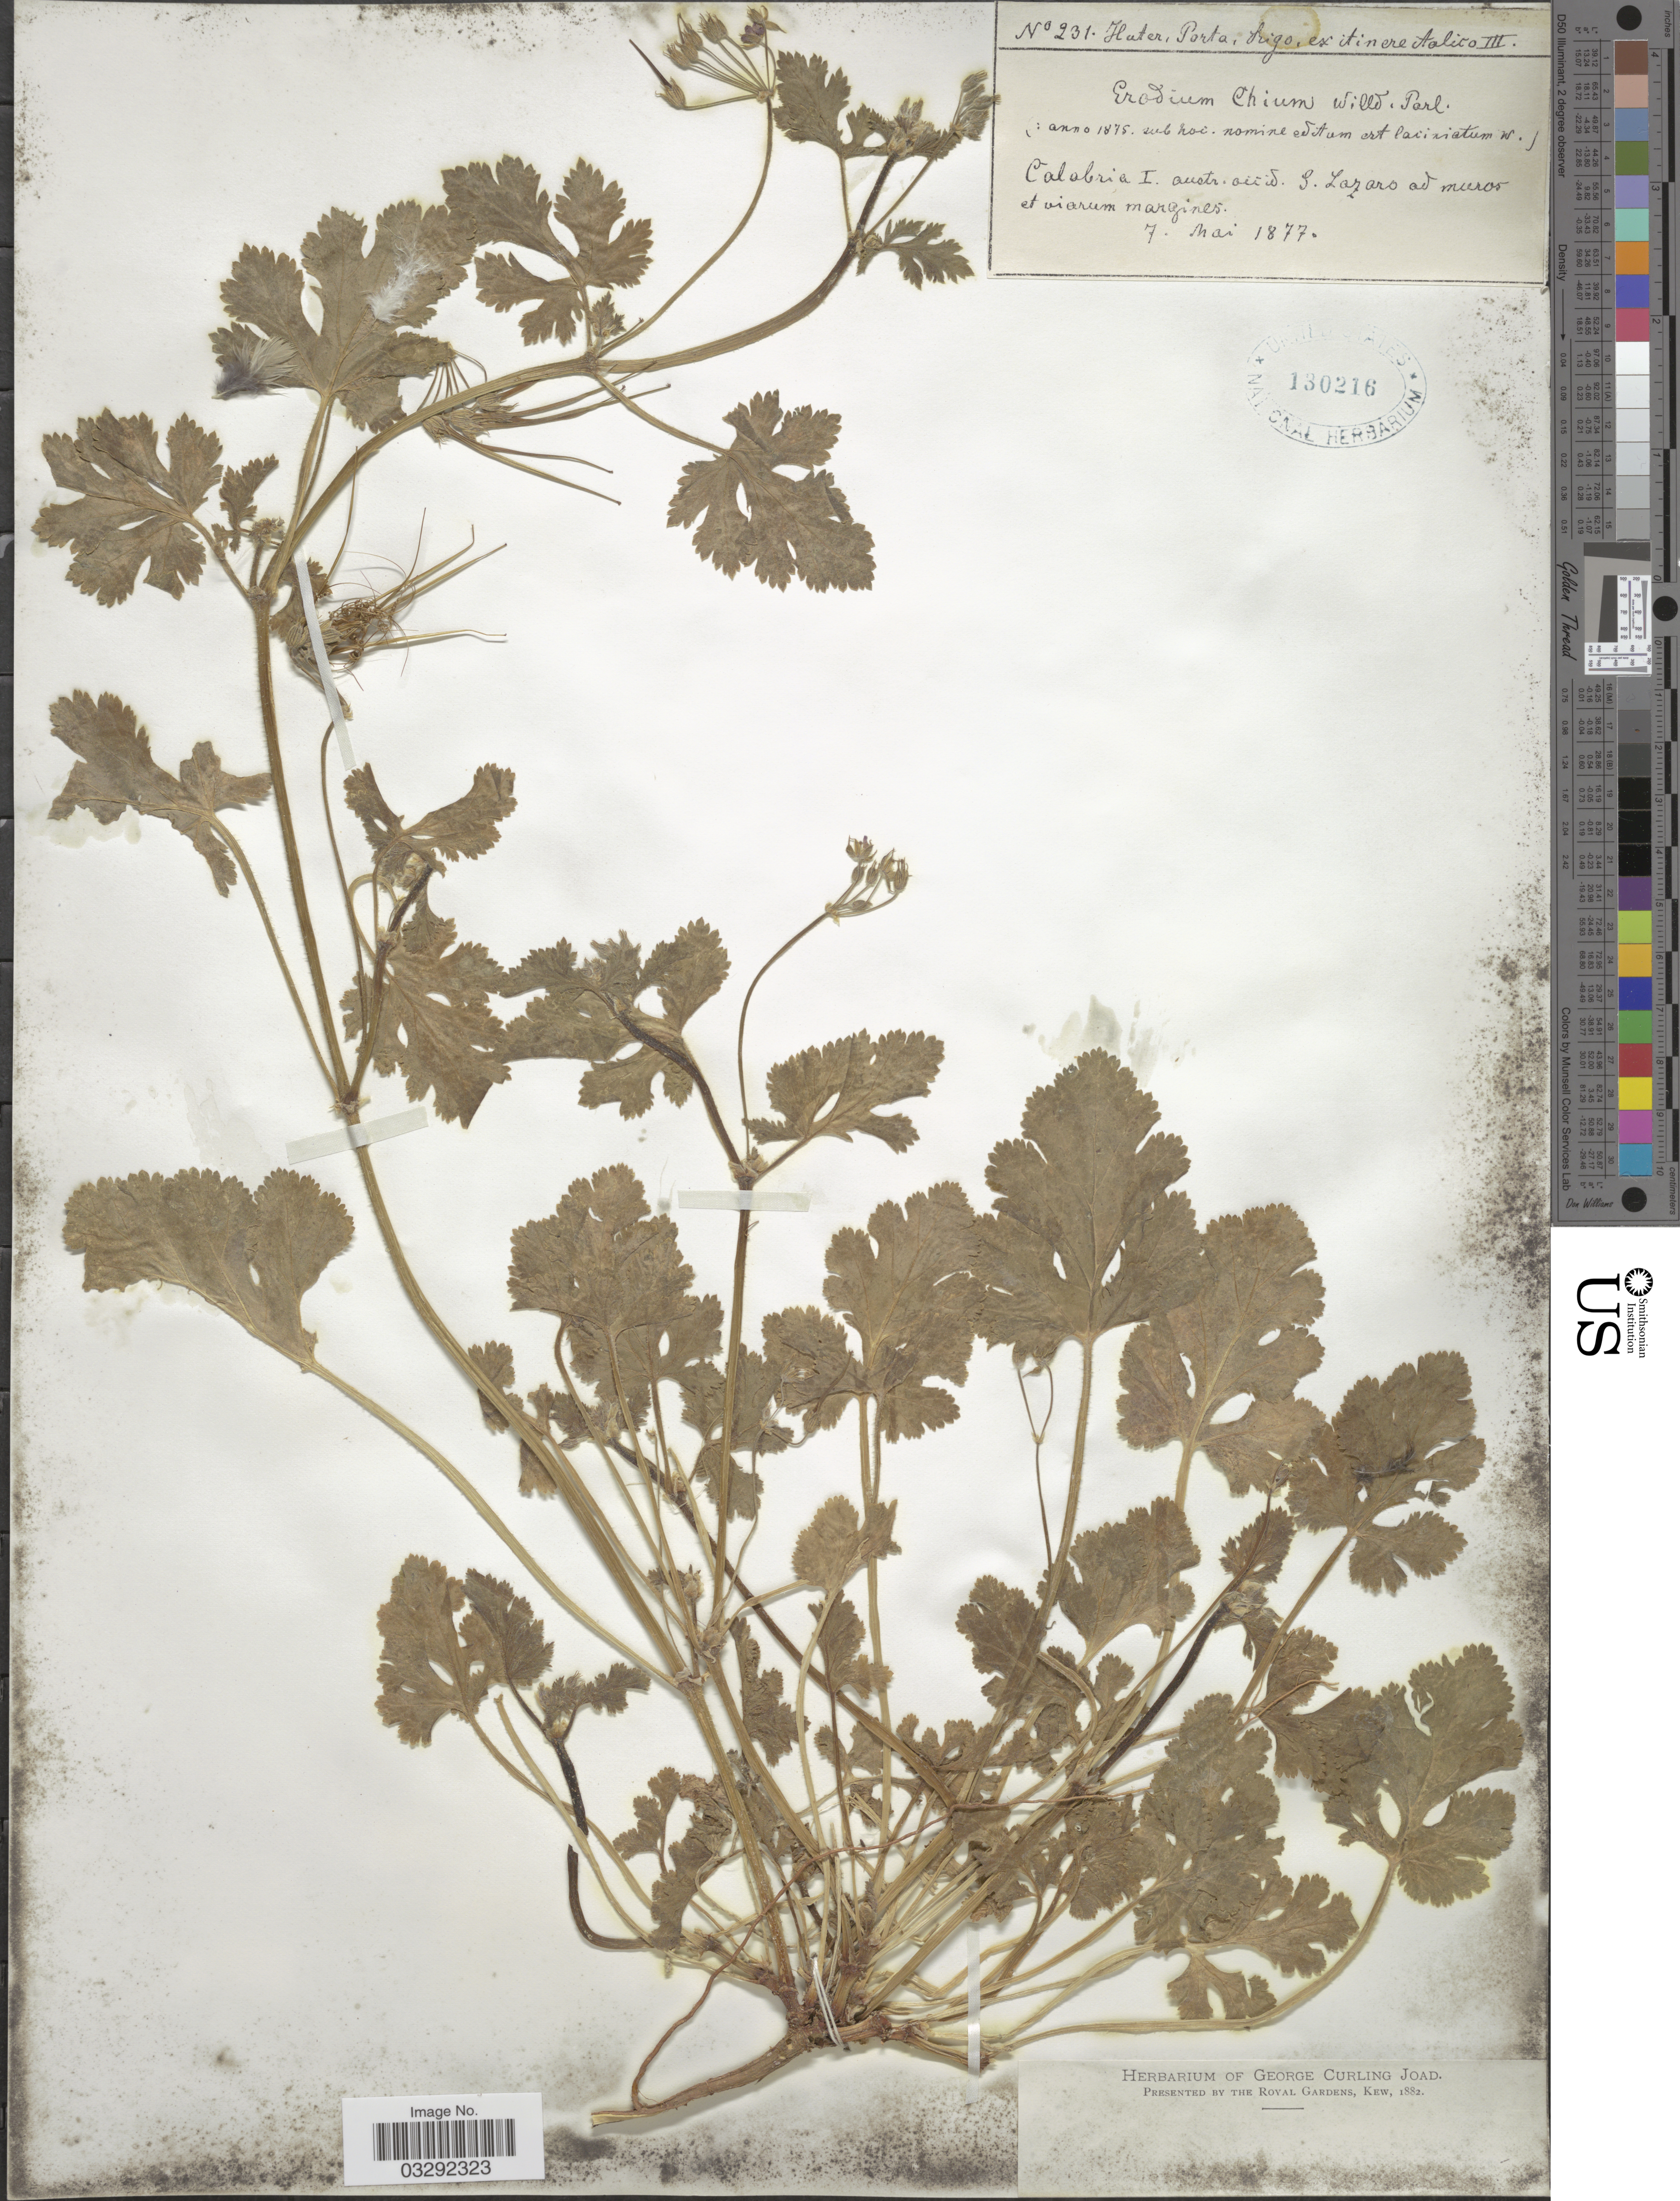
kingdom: Plantae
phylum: Tracheophyta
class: Magnoliopsida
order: Geraniales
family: Geraniaceae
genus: Erodium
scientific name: Erodium chium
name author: (Burm. f.) Willd.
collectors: -. Huter, -- Porta & -- Rigo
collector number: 231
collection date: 1877-05-07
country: Italy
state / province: Calabria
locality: Calabria I. austr. occid. S. Lazaro ad muros et viarum margines.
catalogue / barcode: US 130216